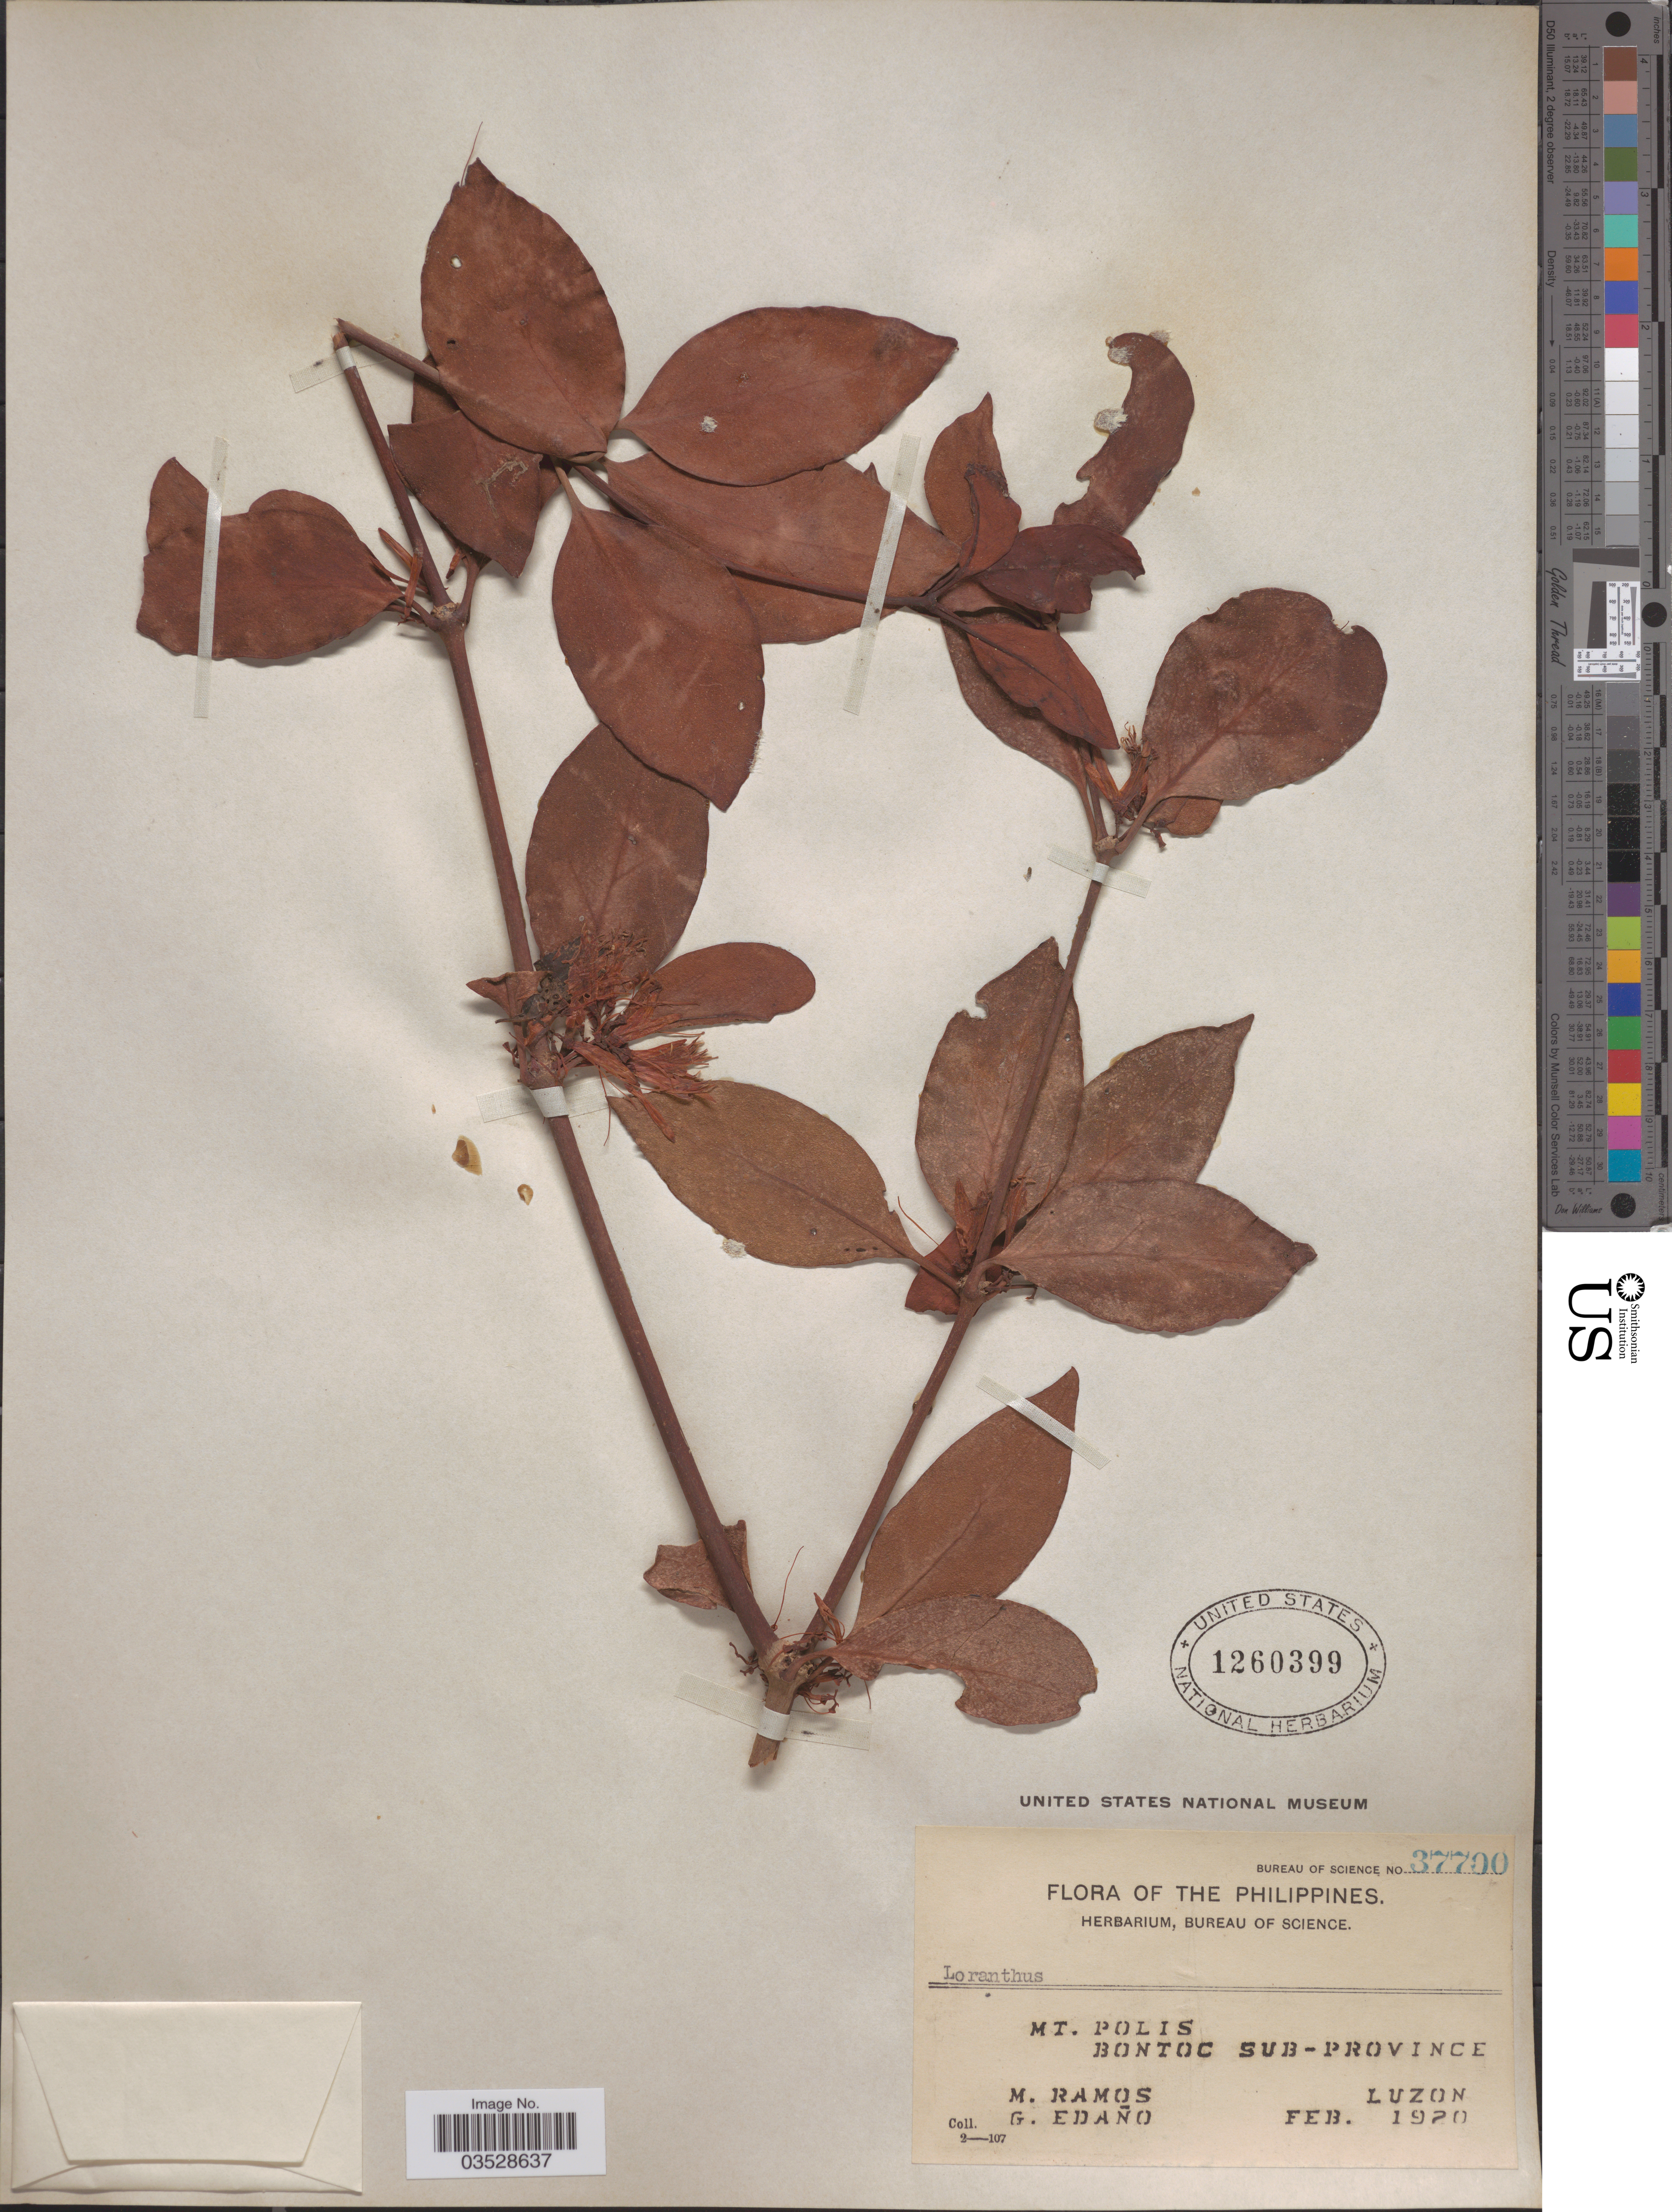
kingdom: Plantae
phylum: Tracheophyta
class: Magnoliopsida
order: Santalales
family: Loranthaceae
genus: Loranthus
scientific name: Loranthus sp.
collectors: M. Ramos & G. Edaño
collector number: Bureau of Science 37700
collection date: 1920-02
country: Philippines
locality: Mt. Polis. Bontoc Sub-Province. Luzon.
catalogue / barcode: US 1260399